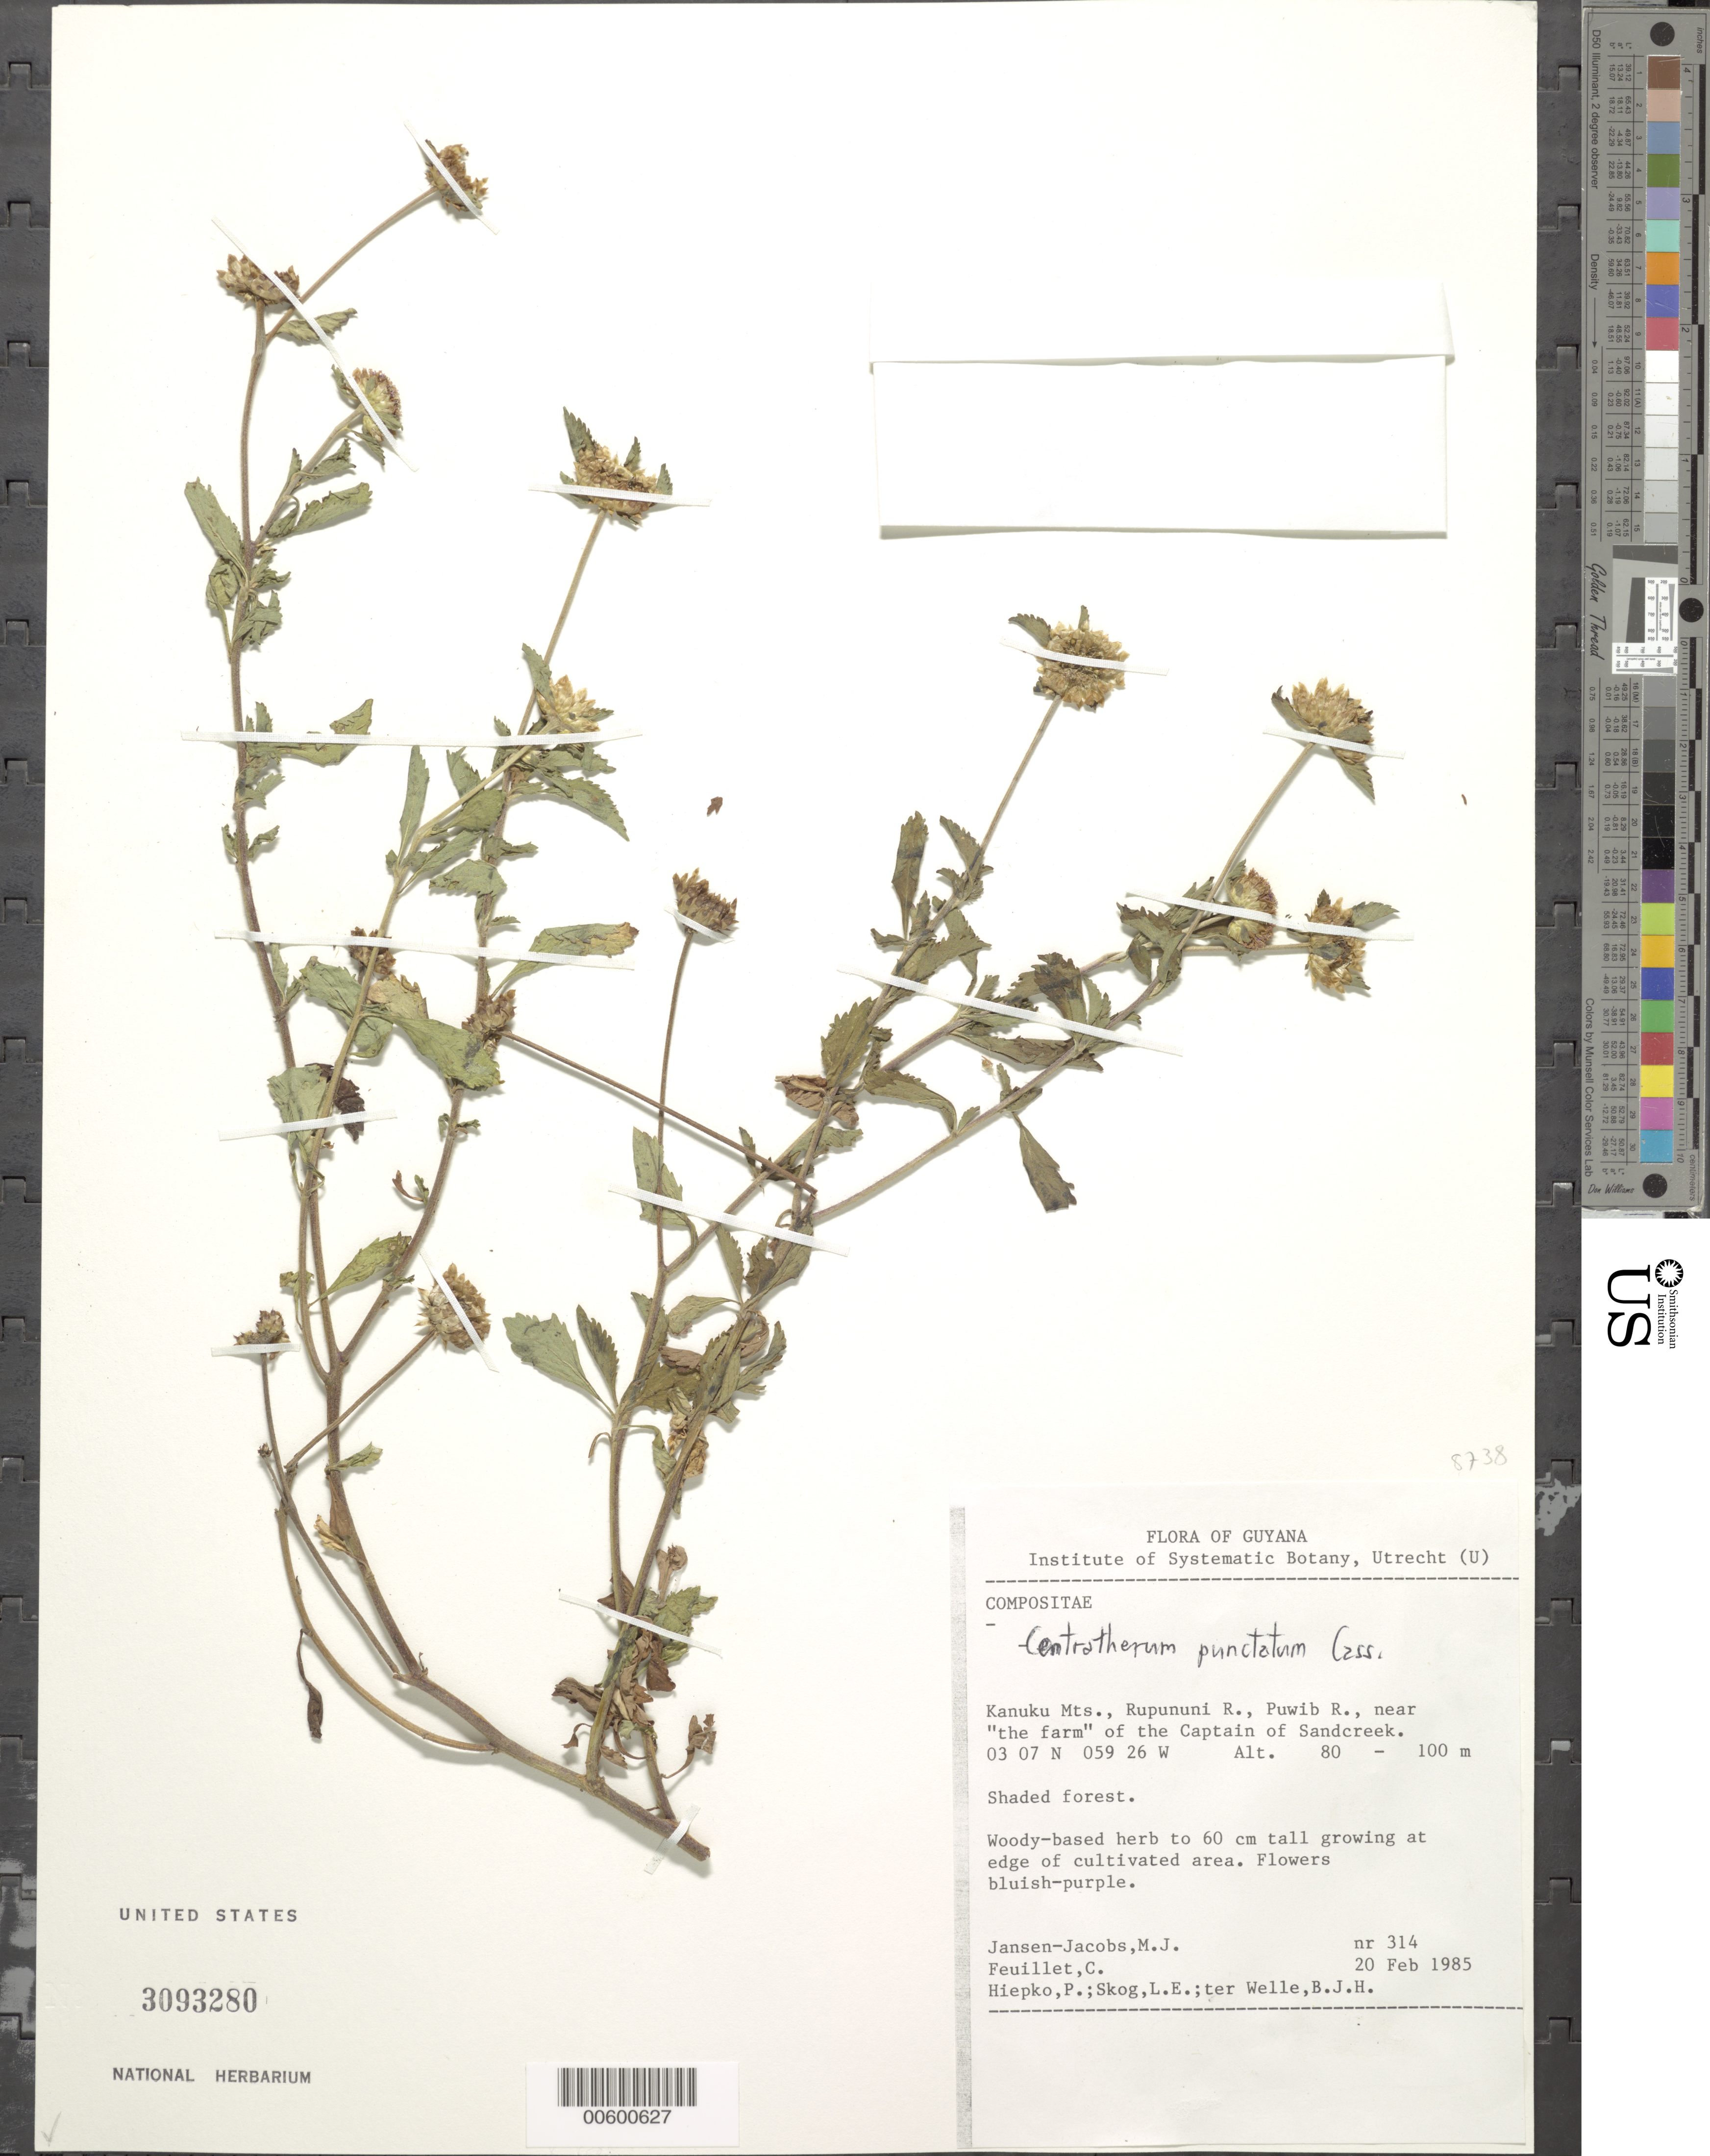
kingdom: Plantae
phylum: Tracheophyta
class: Magnoliopsida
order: Asterales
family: Asteraceae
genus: Centratherum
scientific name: Centratherum punctatum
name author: Cass.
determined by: Robinson, Harold E., (US)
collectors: M. J. Jansen-Jacobs, C. Feuillet, P. H. Hiepko, L. E. Skog & B. Welle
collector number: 314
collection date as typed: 20-Feb-85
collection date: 1985-02-20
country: Guyana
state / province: U. Takutu-U. Essequibo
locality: Kanuku Mts., Rupununi R., Puwib R. near "the farm" of the Captain of Sandcreek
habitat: Shaded forest. Growing at edge of cultivated area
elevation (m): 80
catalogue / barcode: US 3093280